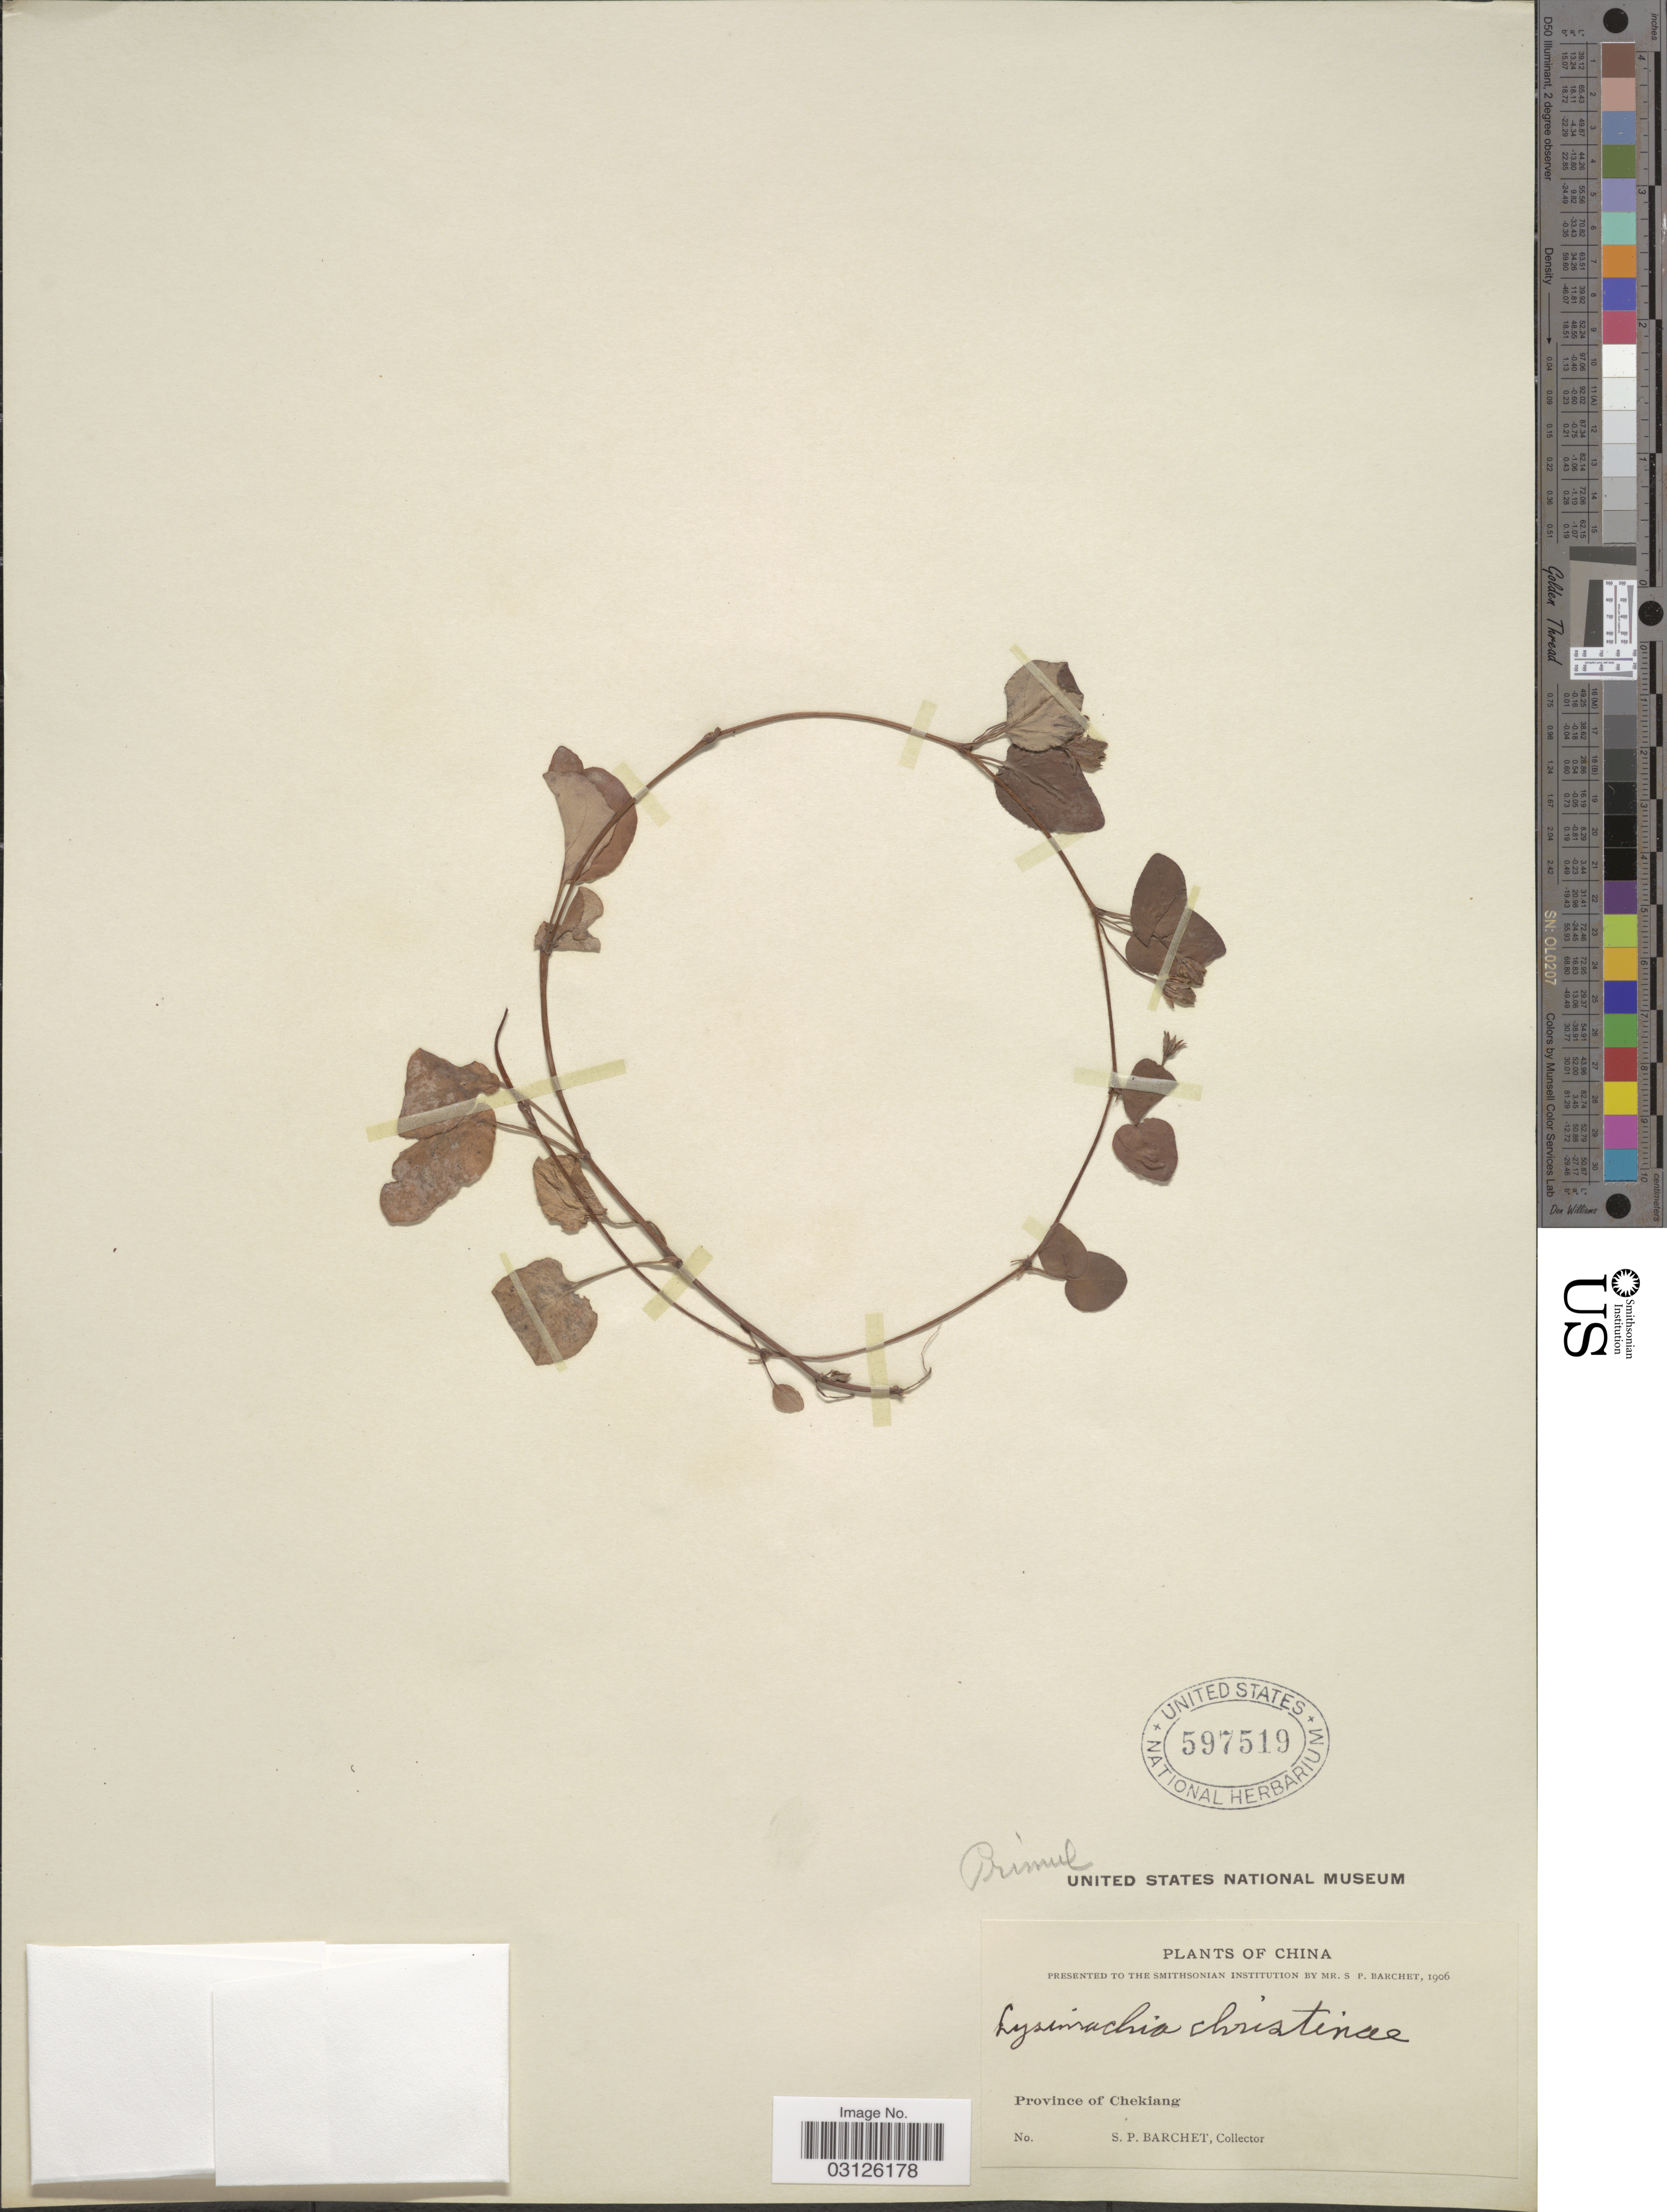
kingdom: Plantae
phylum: Tracheophyta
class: Magnoliopsida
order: Ericales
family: Primulaceae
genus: Lysimachia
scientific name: Lysimachia christinae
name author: Hance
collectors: S. P. Barchet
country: China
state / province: Zhejiang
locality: Province of Chekiang.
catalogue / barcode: US 597519